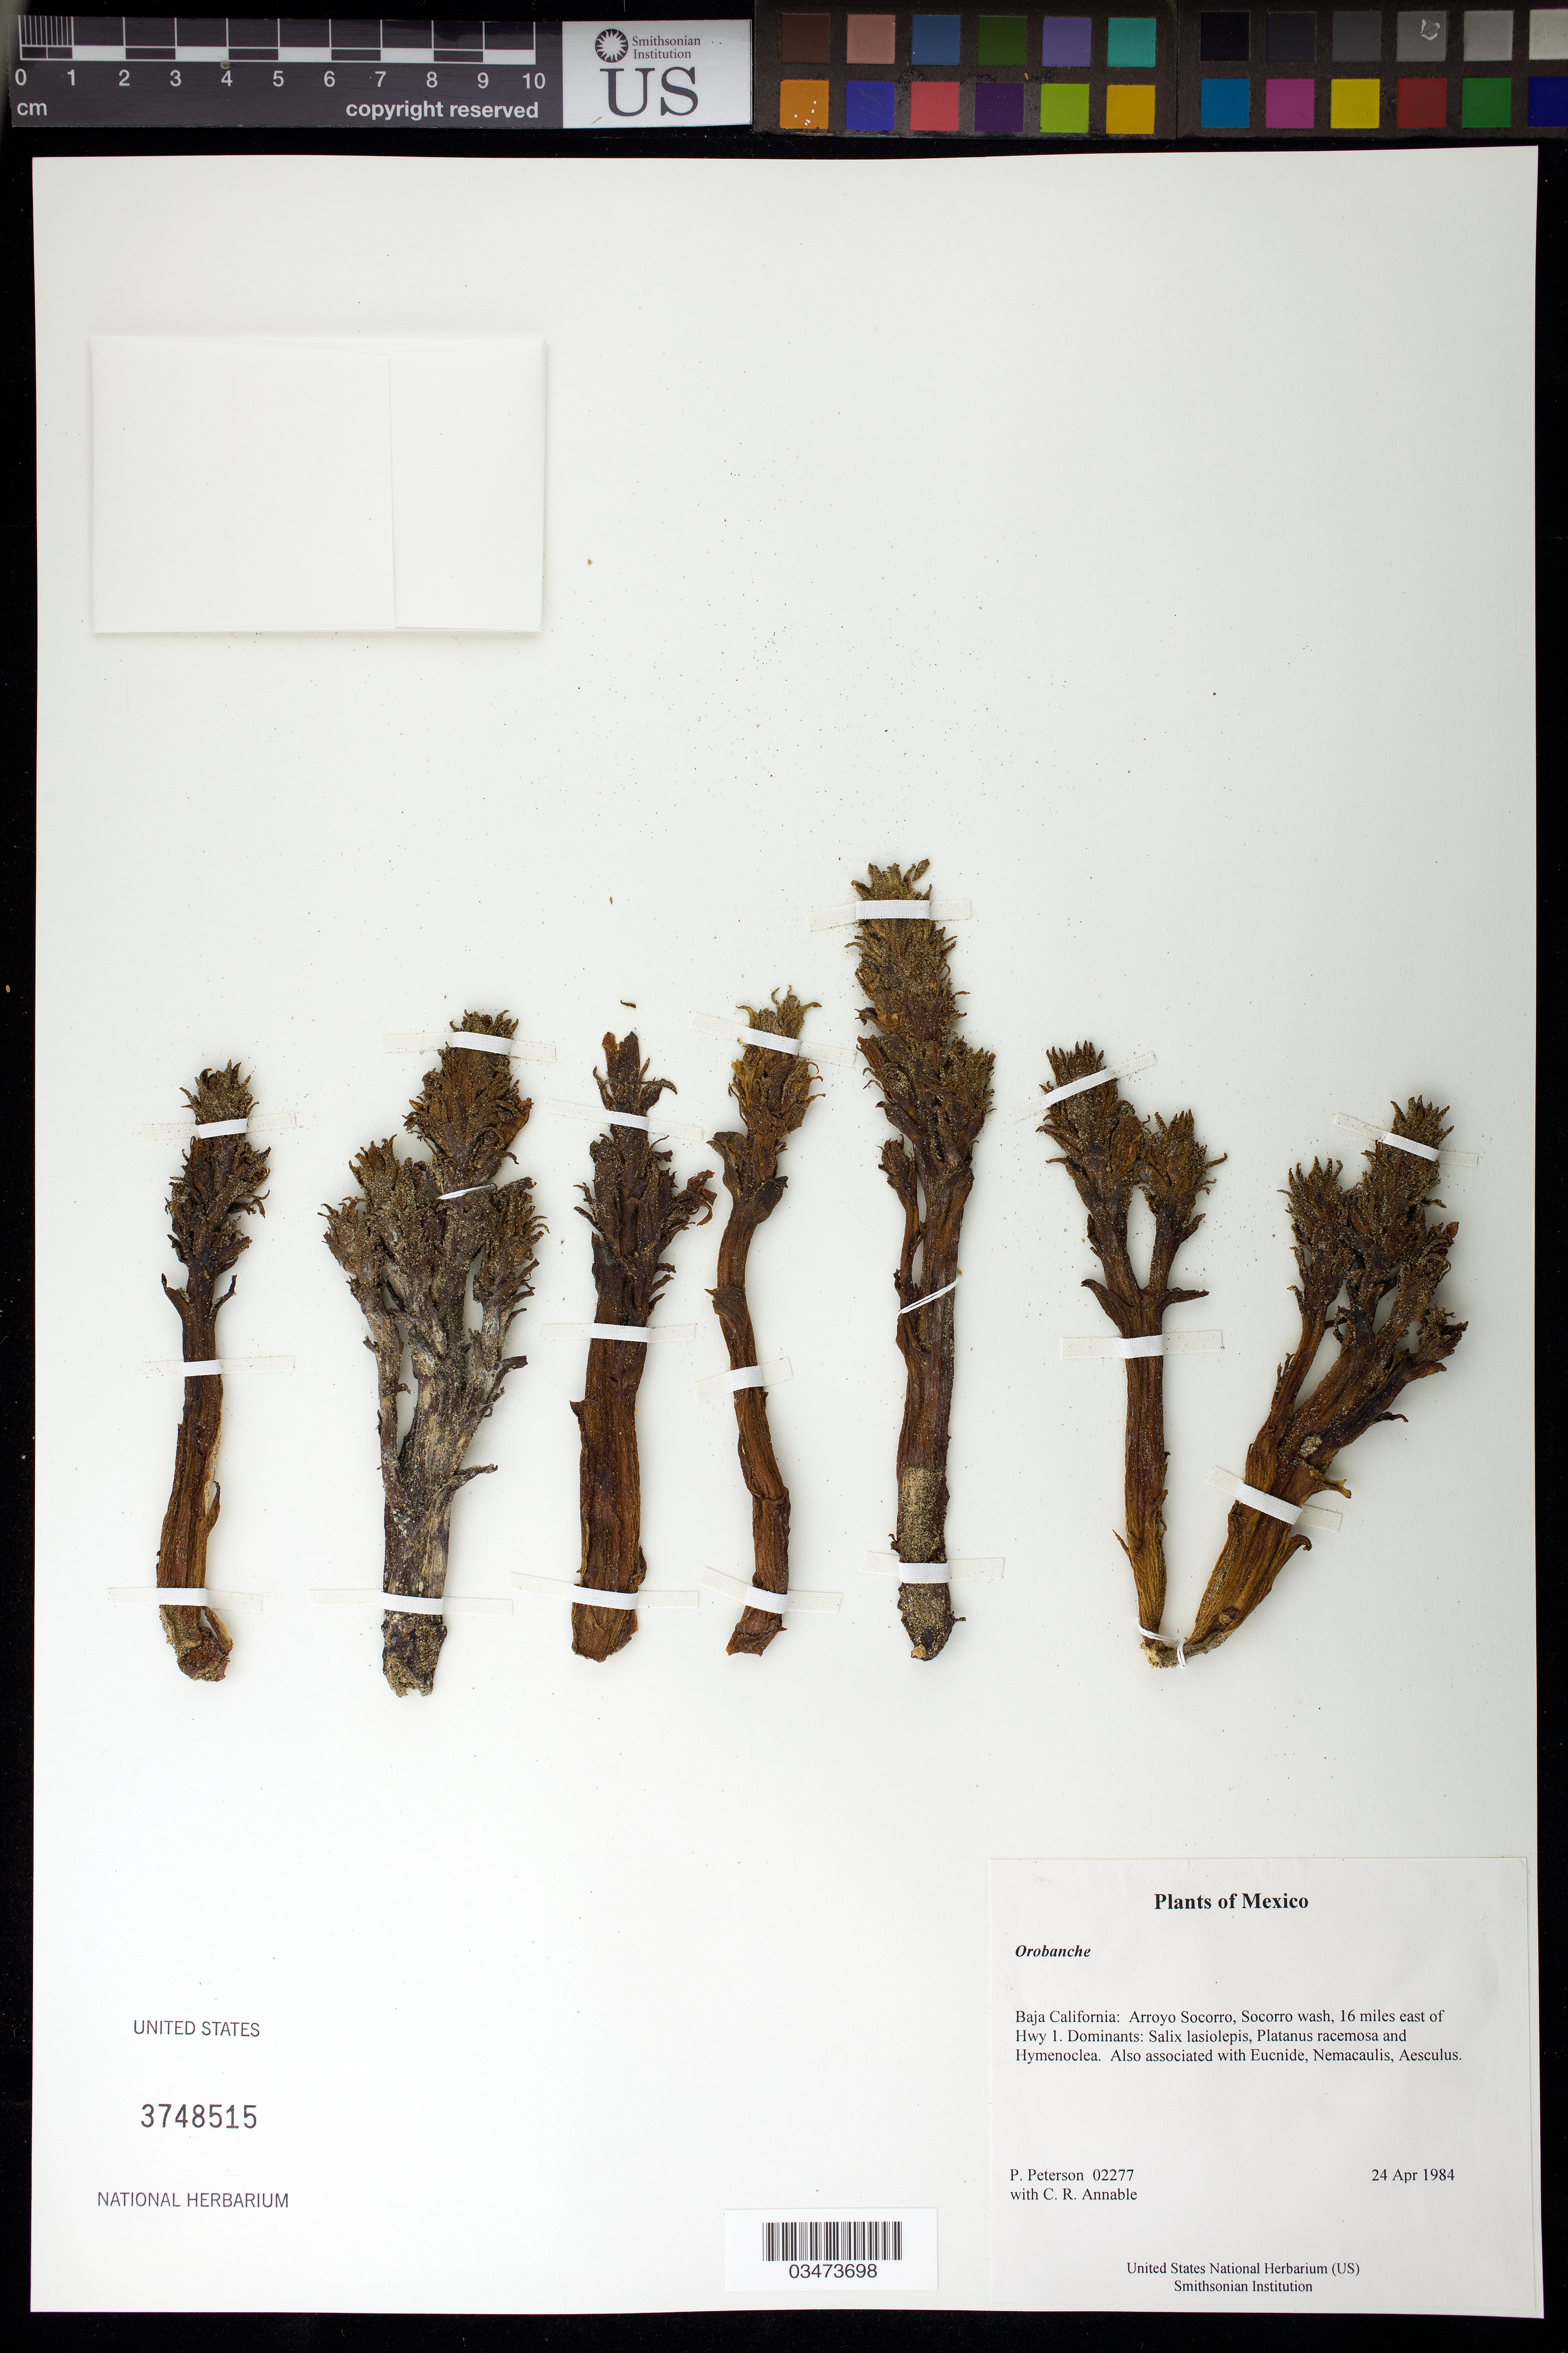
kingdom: Plantae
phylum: Tracheophyta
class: Magnoliopsida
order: Lamiales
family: Orobanchaceae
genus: Orobanche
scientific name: Orobanche sp.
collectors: P. M. Peterson & C. R. Annable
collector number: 02277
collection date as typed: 24 Apr 1984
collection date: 1984-04-24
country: Mexico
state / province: Baja California Norte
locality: Arroyo Socorro, Socorro wash, 16 miles east of Hwy 1.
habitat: Dominants: Salix lasiolepis, Platanus racemosa and Hymenoclea. Also associated with Eucnide, Nemacaulis, Aesculus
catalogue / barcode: US 3748515